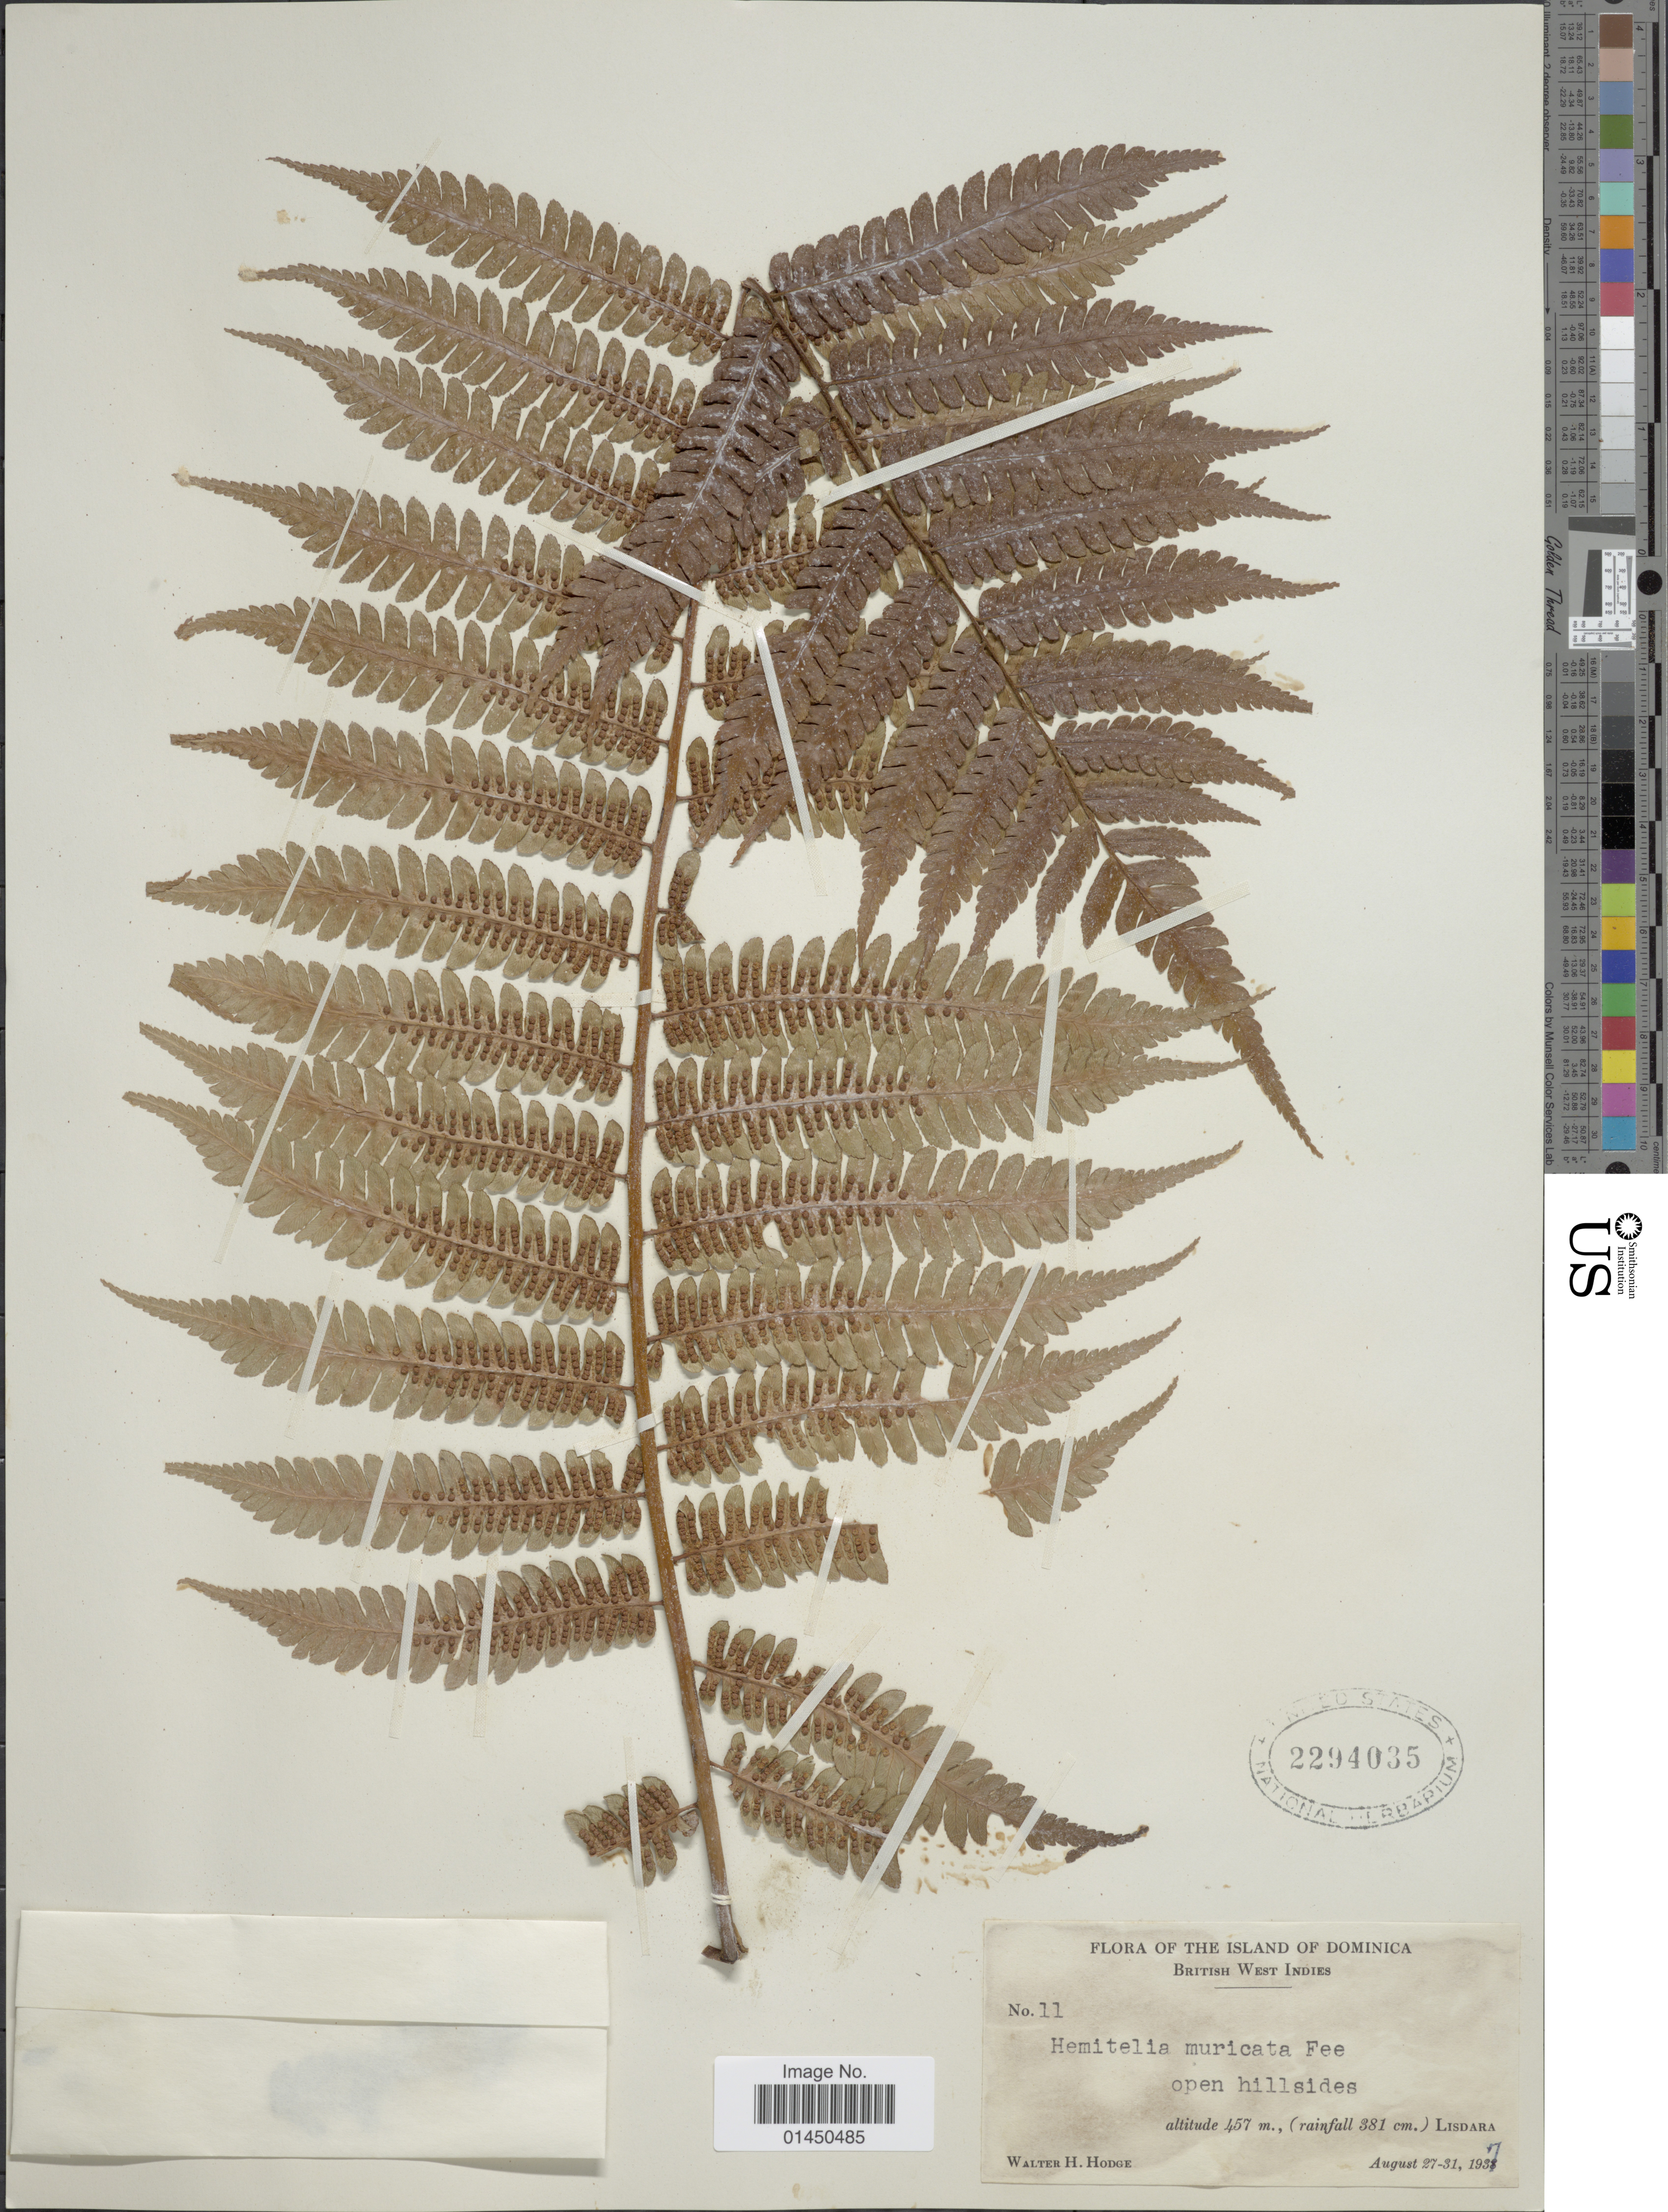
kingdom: Plantae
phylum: Tracheophyta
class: Polypodiopsida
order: Cyatheales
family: Cyatheaceae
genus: Cyathea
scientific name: Cyathea muricata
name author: (Willd.) Fée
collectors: W. Hodge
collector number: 11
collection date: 1937-08-27/1937-08-31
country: Dominica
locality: Open hillsides, Lisdara.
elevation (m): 457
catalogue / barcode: US 2294035